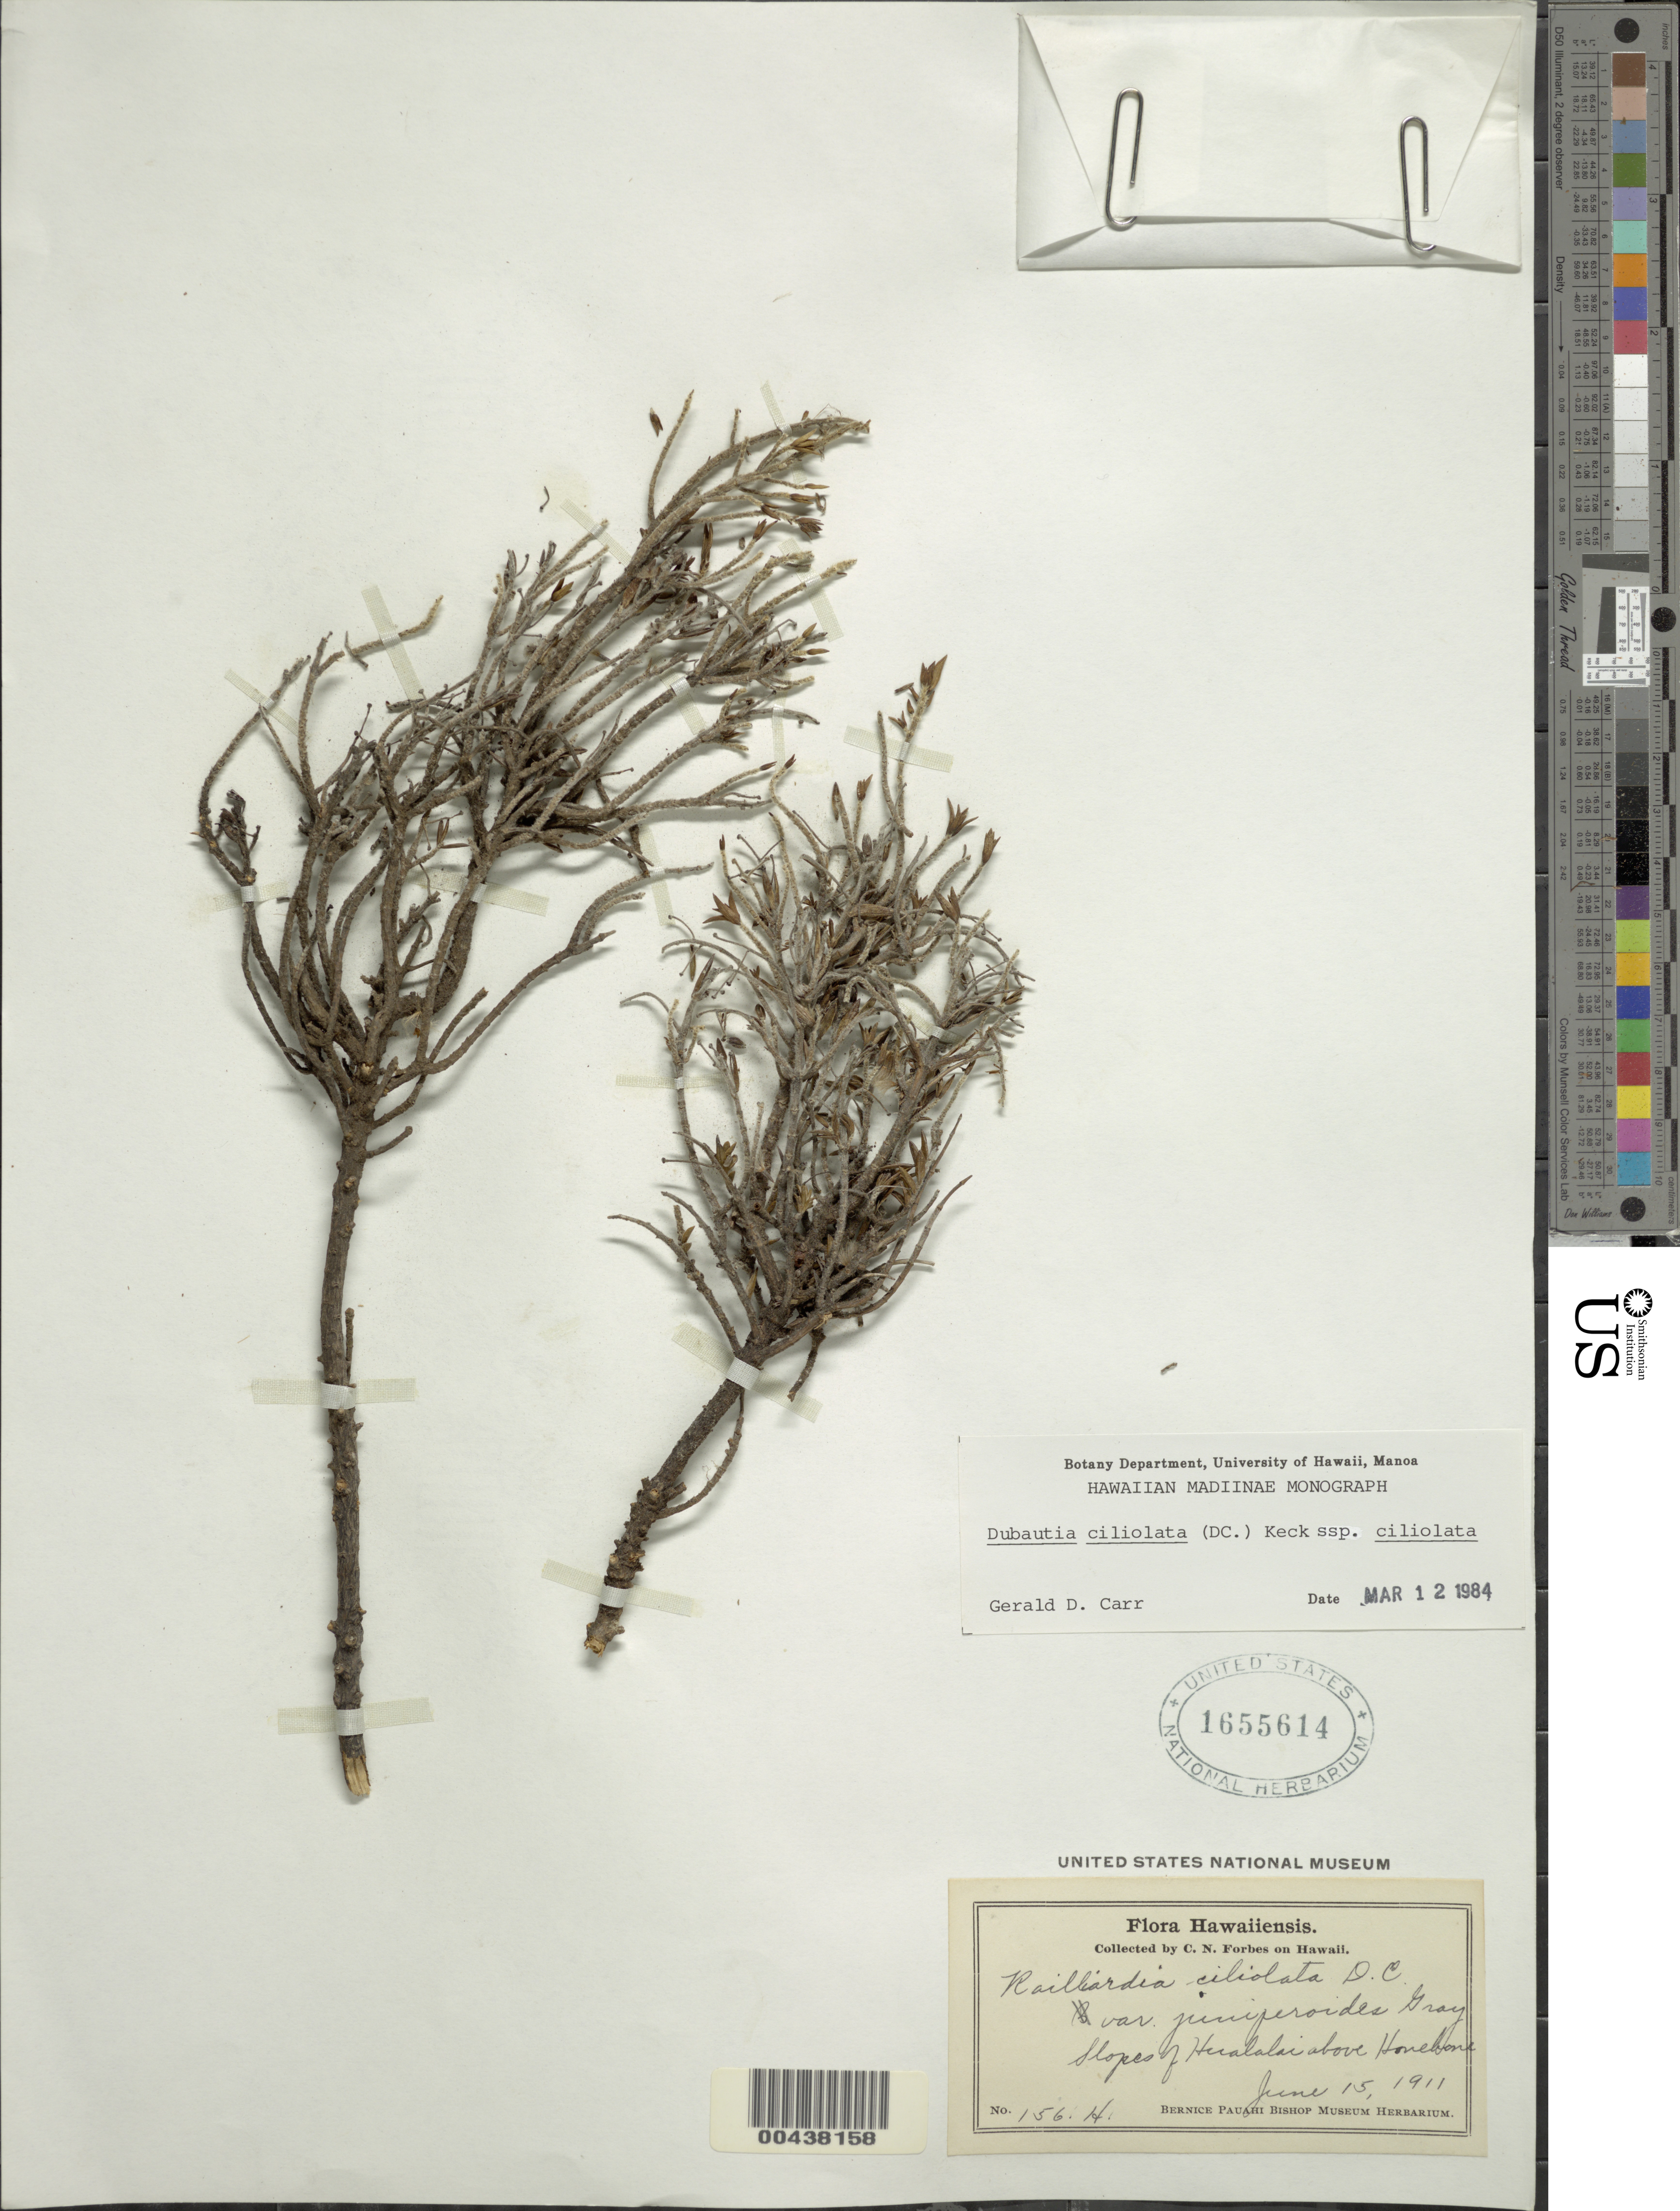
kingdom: Plantae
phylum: Tracheophyta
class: Magnoliopsida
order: Asterales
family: Asteraceae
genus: Dubautia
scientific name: Dubautia ciliolata subsp. ciliolata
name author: (DC.) D.D. Keck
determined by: Carr, G. D.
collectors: C. N. Forbes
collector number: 156.H.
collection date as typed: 15 Jun 1911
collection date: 1911-06-15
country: United States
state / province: Hawaii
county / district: Hawaii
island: Hawaii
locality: Slopes of Hualalai above Honehone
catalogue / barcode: US 1655614